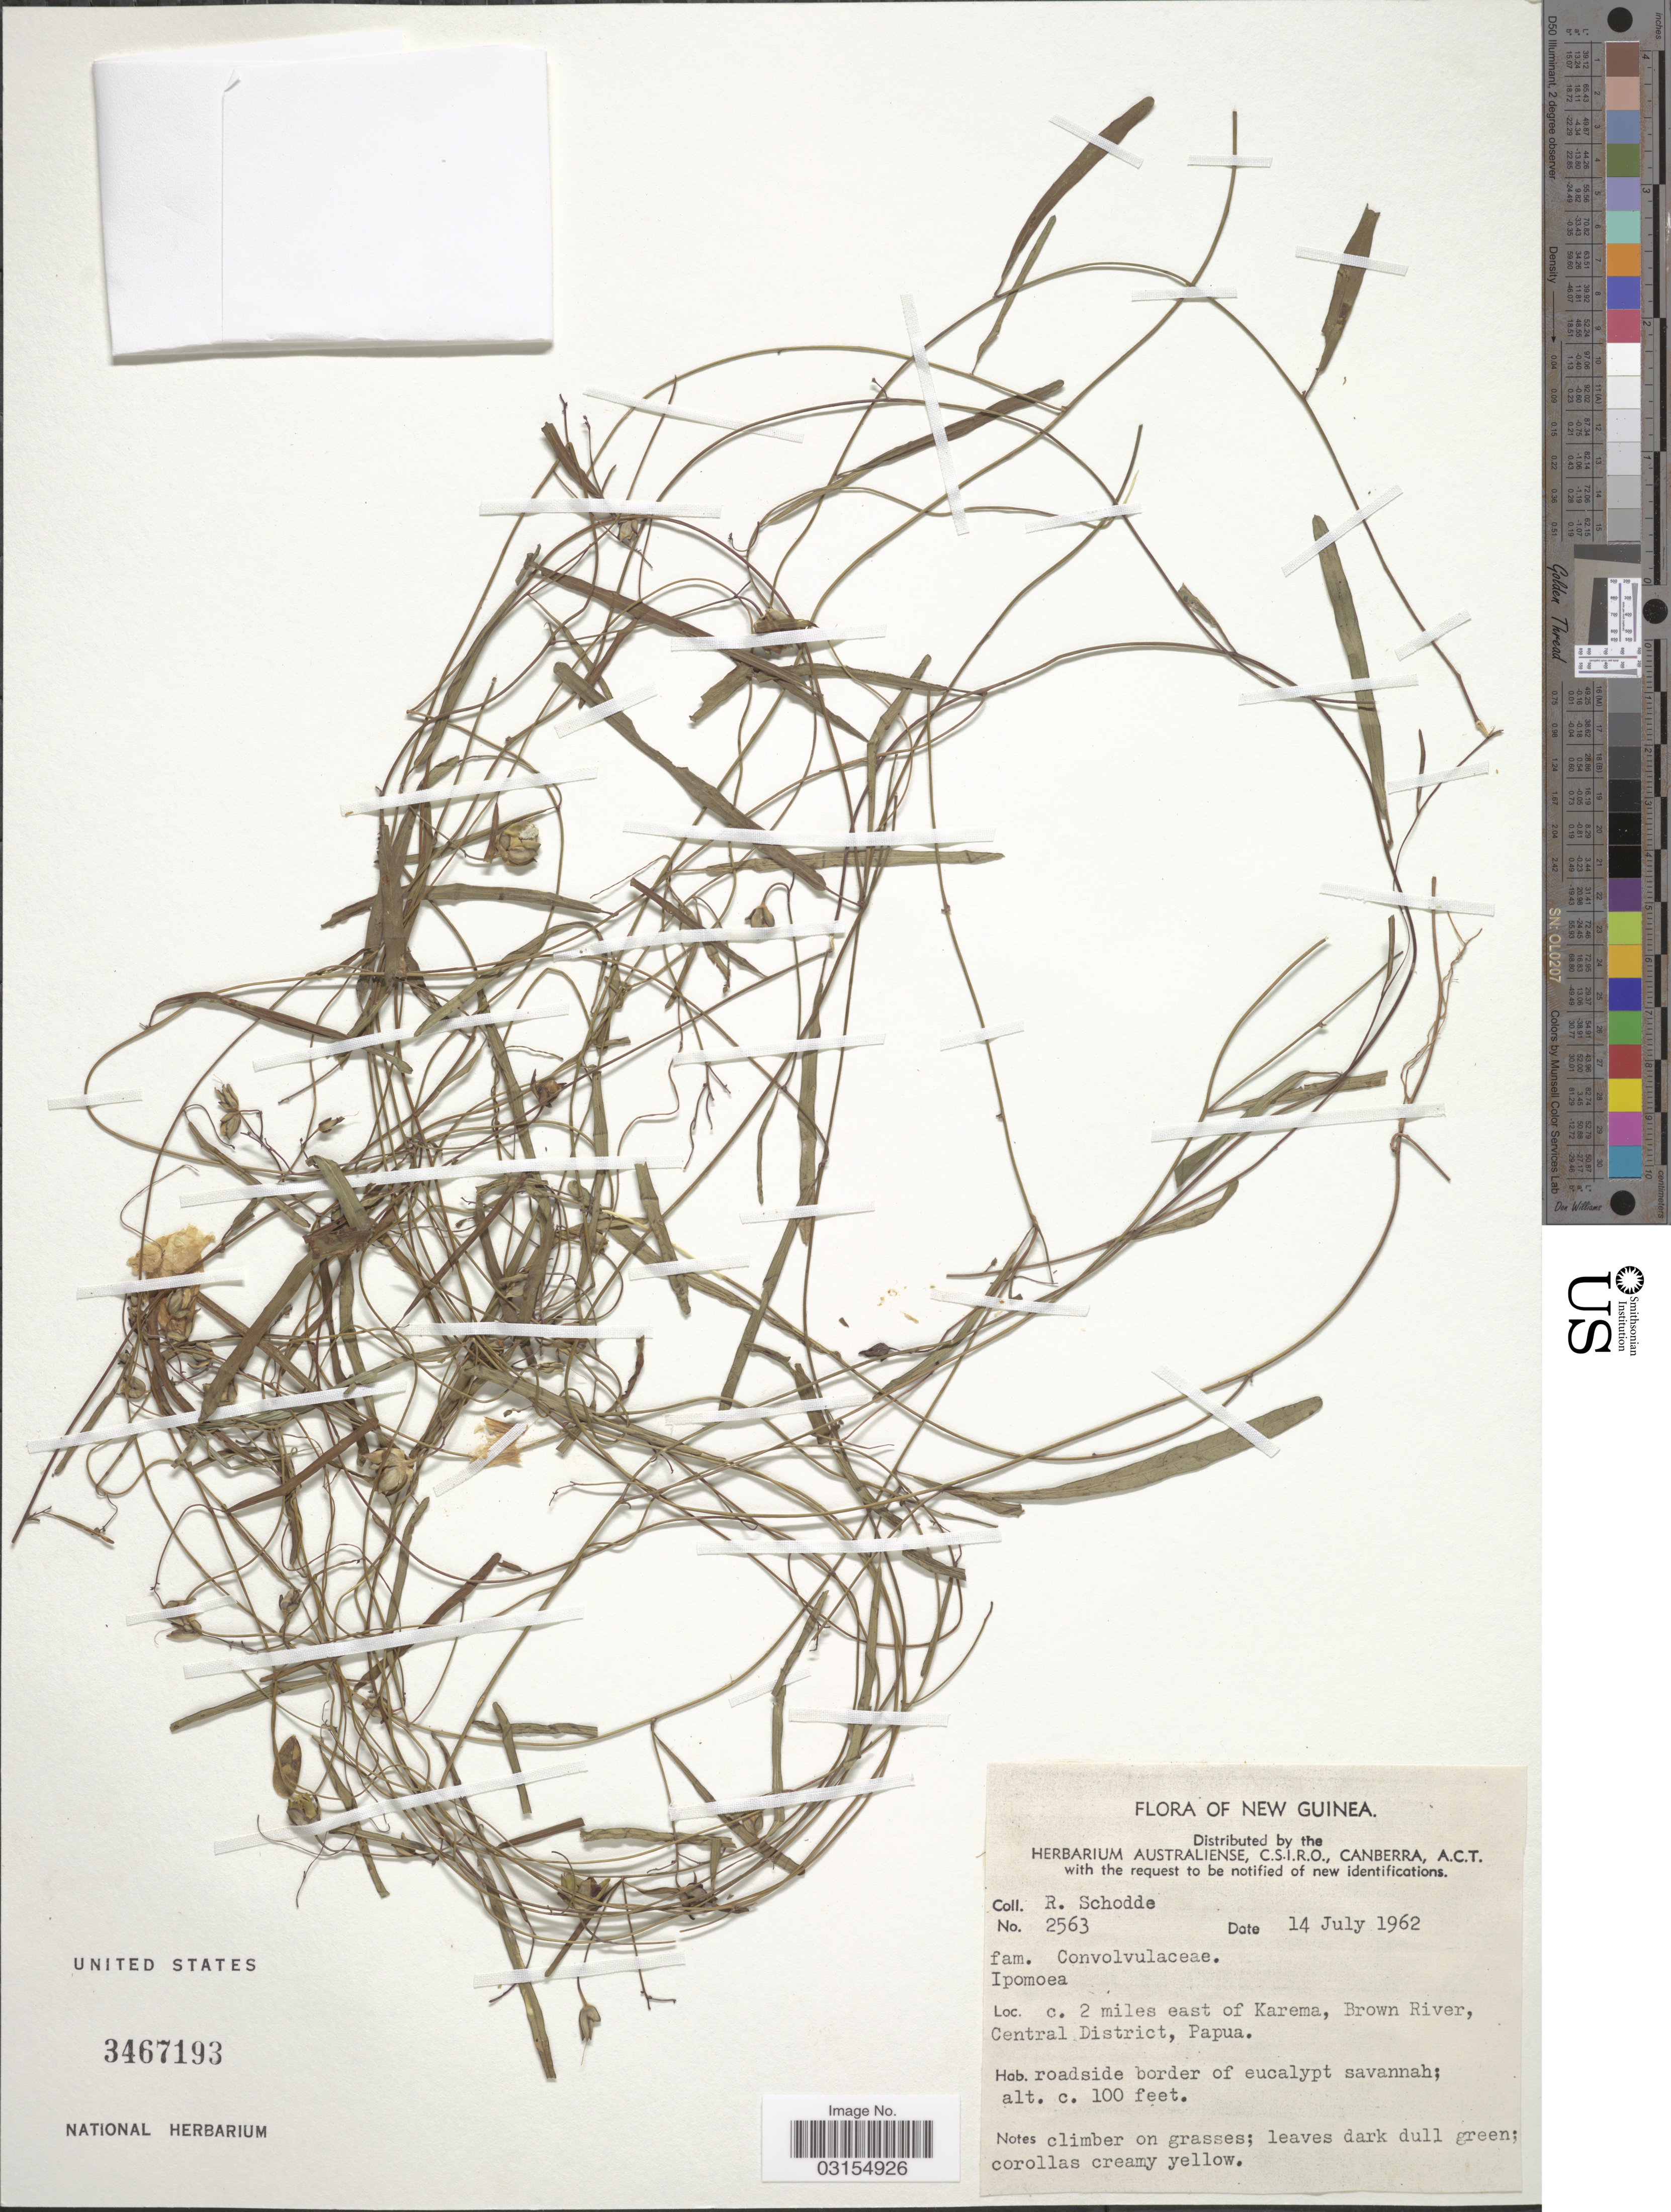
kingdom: Plantae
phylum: Tracheophyta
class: Magnoliopsida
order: Solanales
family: Convolvulaceae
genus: Ipomoea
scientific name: Ipomoea sp.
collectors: R. Schodde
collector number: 2563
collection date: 1962-07-14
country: Papua New Guinea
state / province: Central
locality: New Guinea. C. 2 miles east of Karema, Brown River, Central District, Papua.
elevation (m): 30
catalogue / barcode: US 3467193